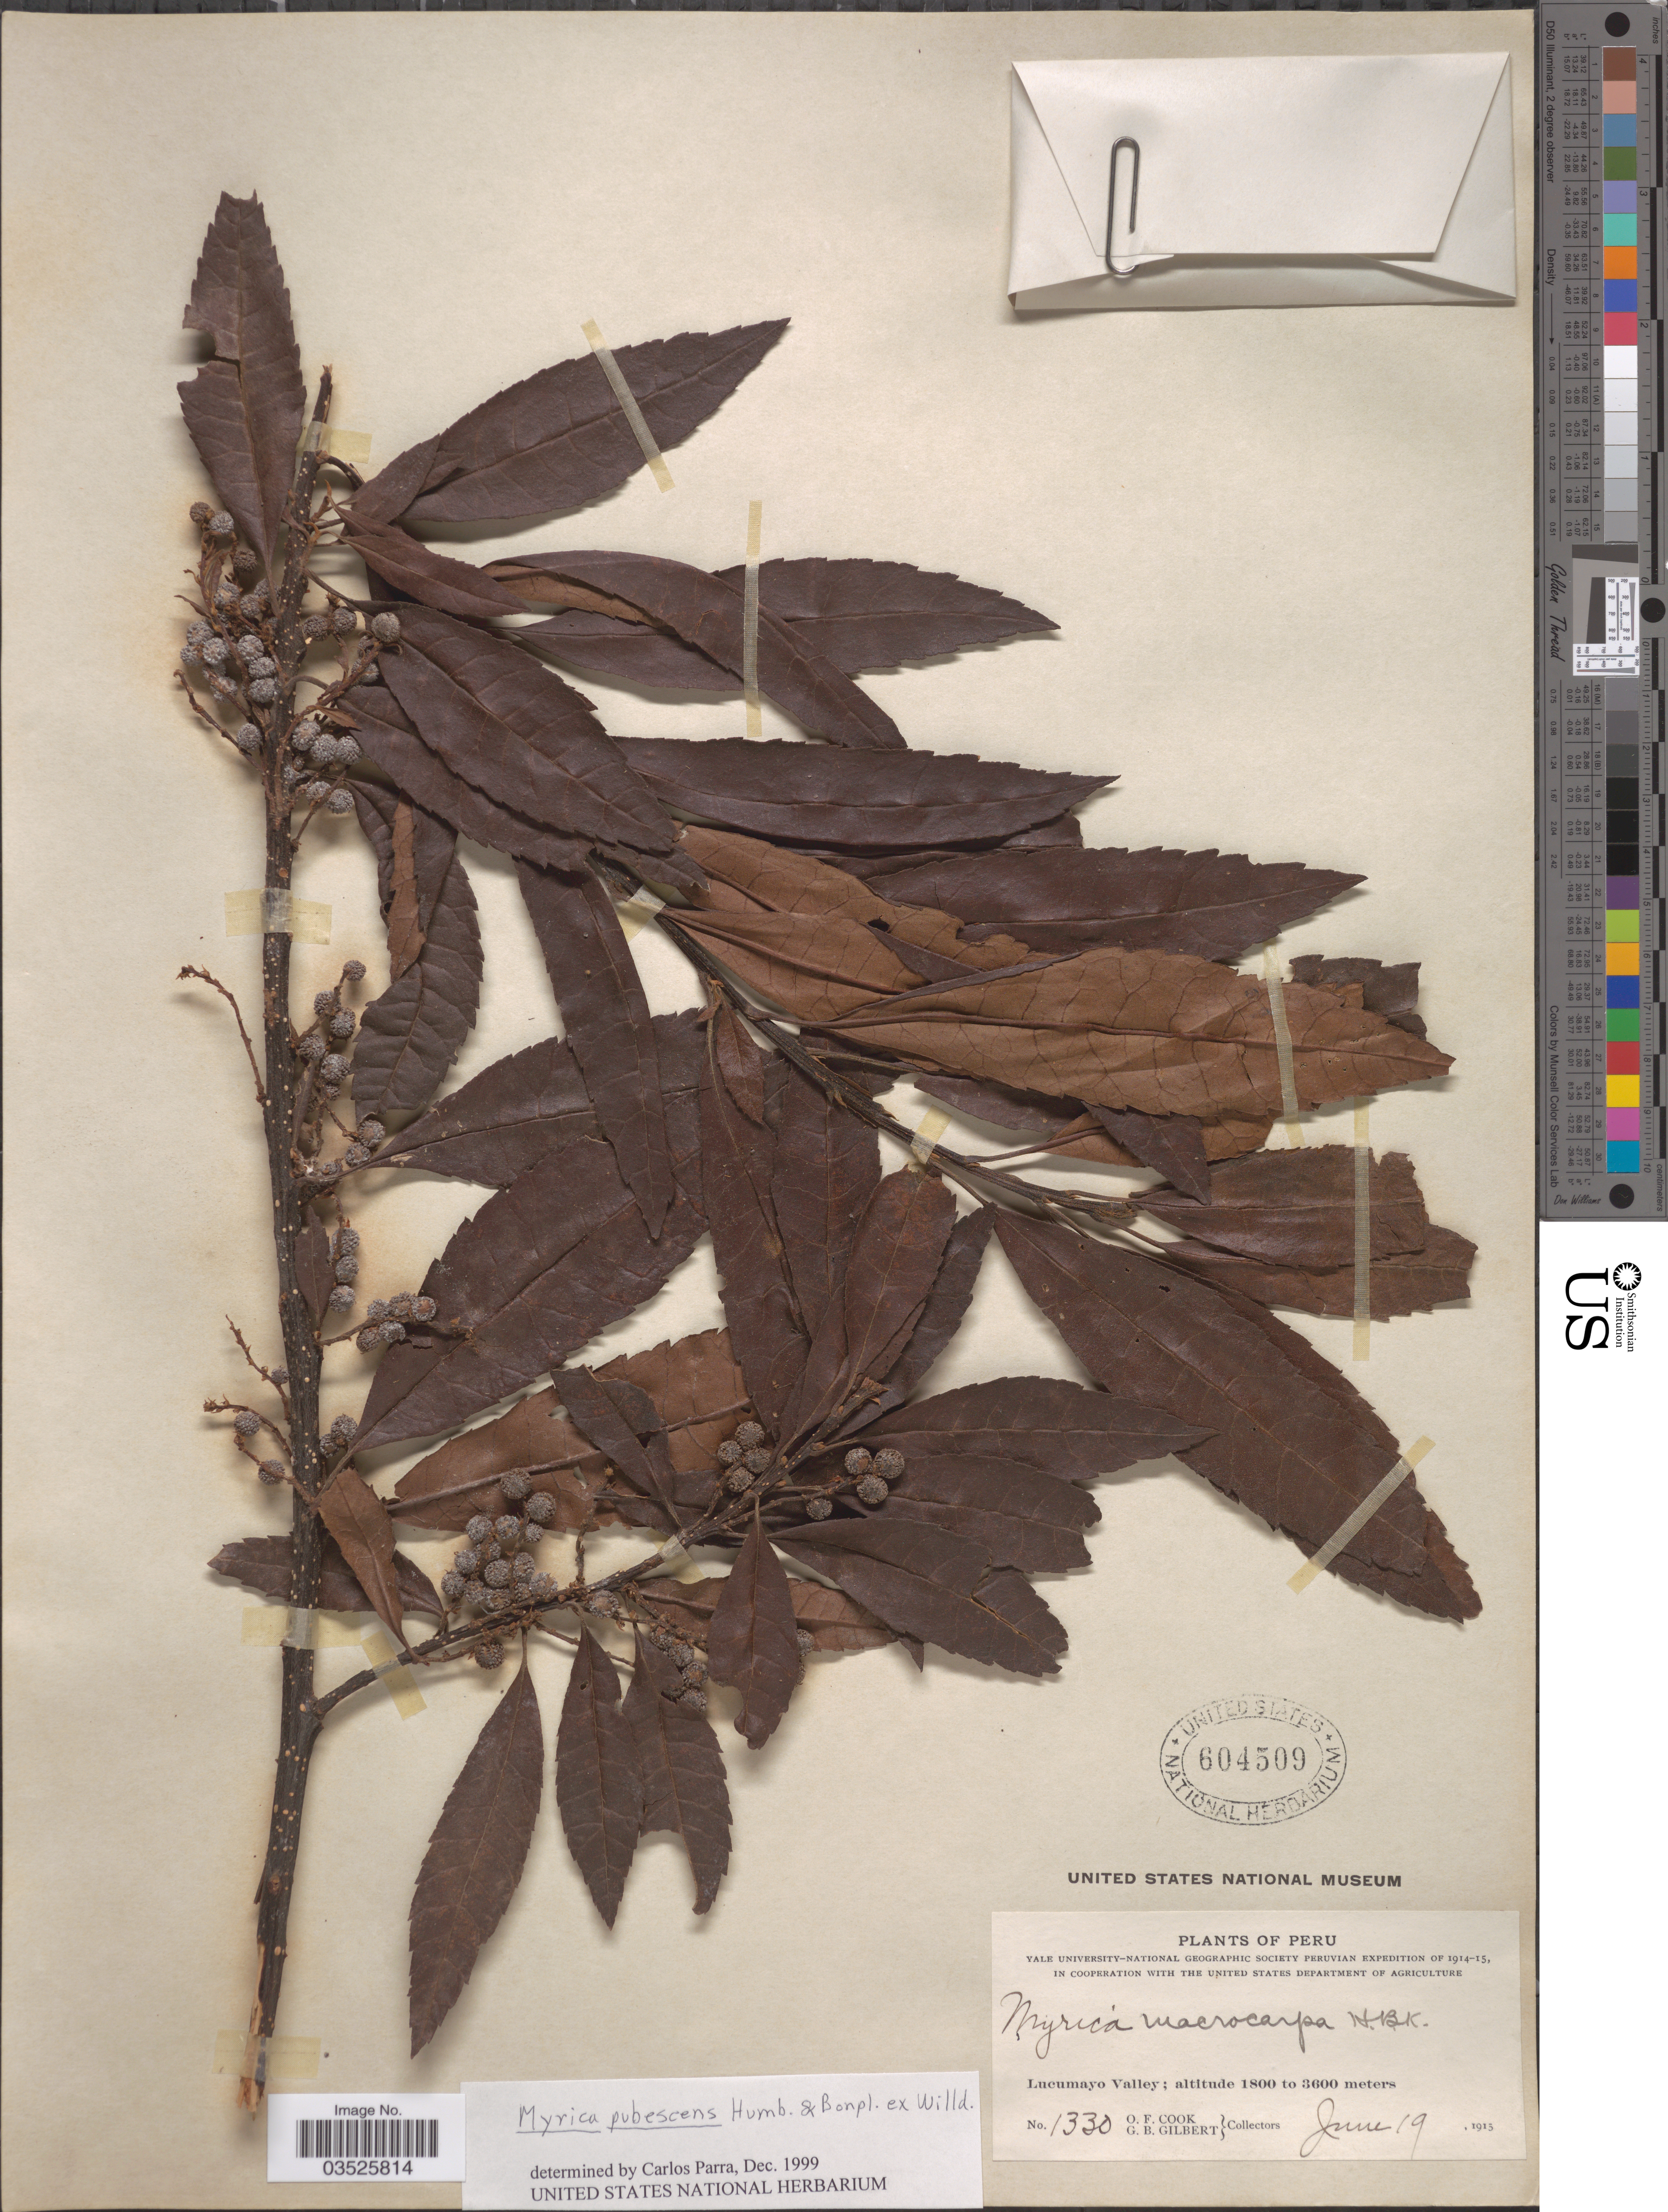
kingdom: Plantae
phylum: Tracheophyta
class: Magnoliopsida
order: Fagales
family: Myricaceae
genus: Morella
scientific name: Morella pubescens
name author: (Humb. & Bonpl. ex Willd.) Wilbur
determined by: Strong, M. T., (US), Smithsonian Institution - National Museum of Natural History (UNITED STATES)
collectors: O. F. Cook & G. B. Gilbert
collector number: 1330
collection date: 1915-06-19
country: Peru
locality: Lucumayo Valley.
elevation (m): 1800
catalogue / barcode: US 604509